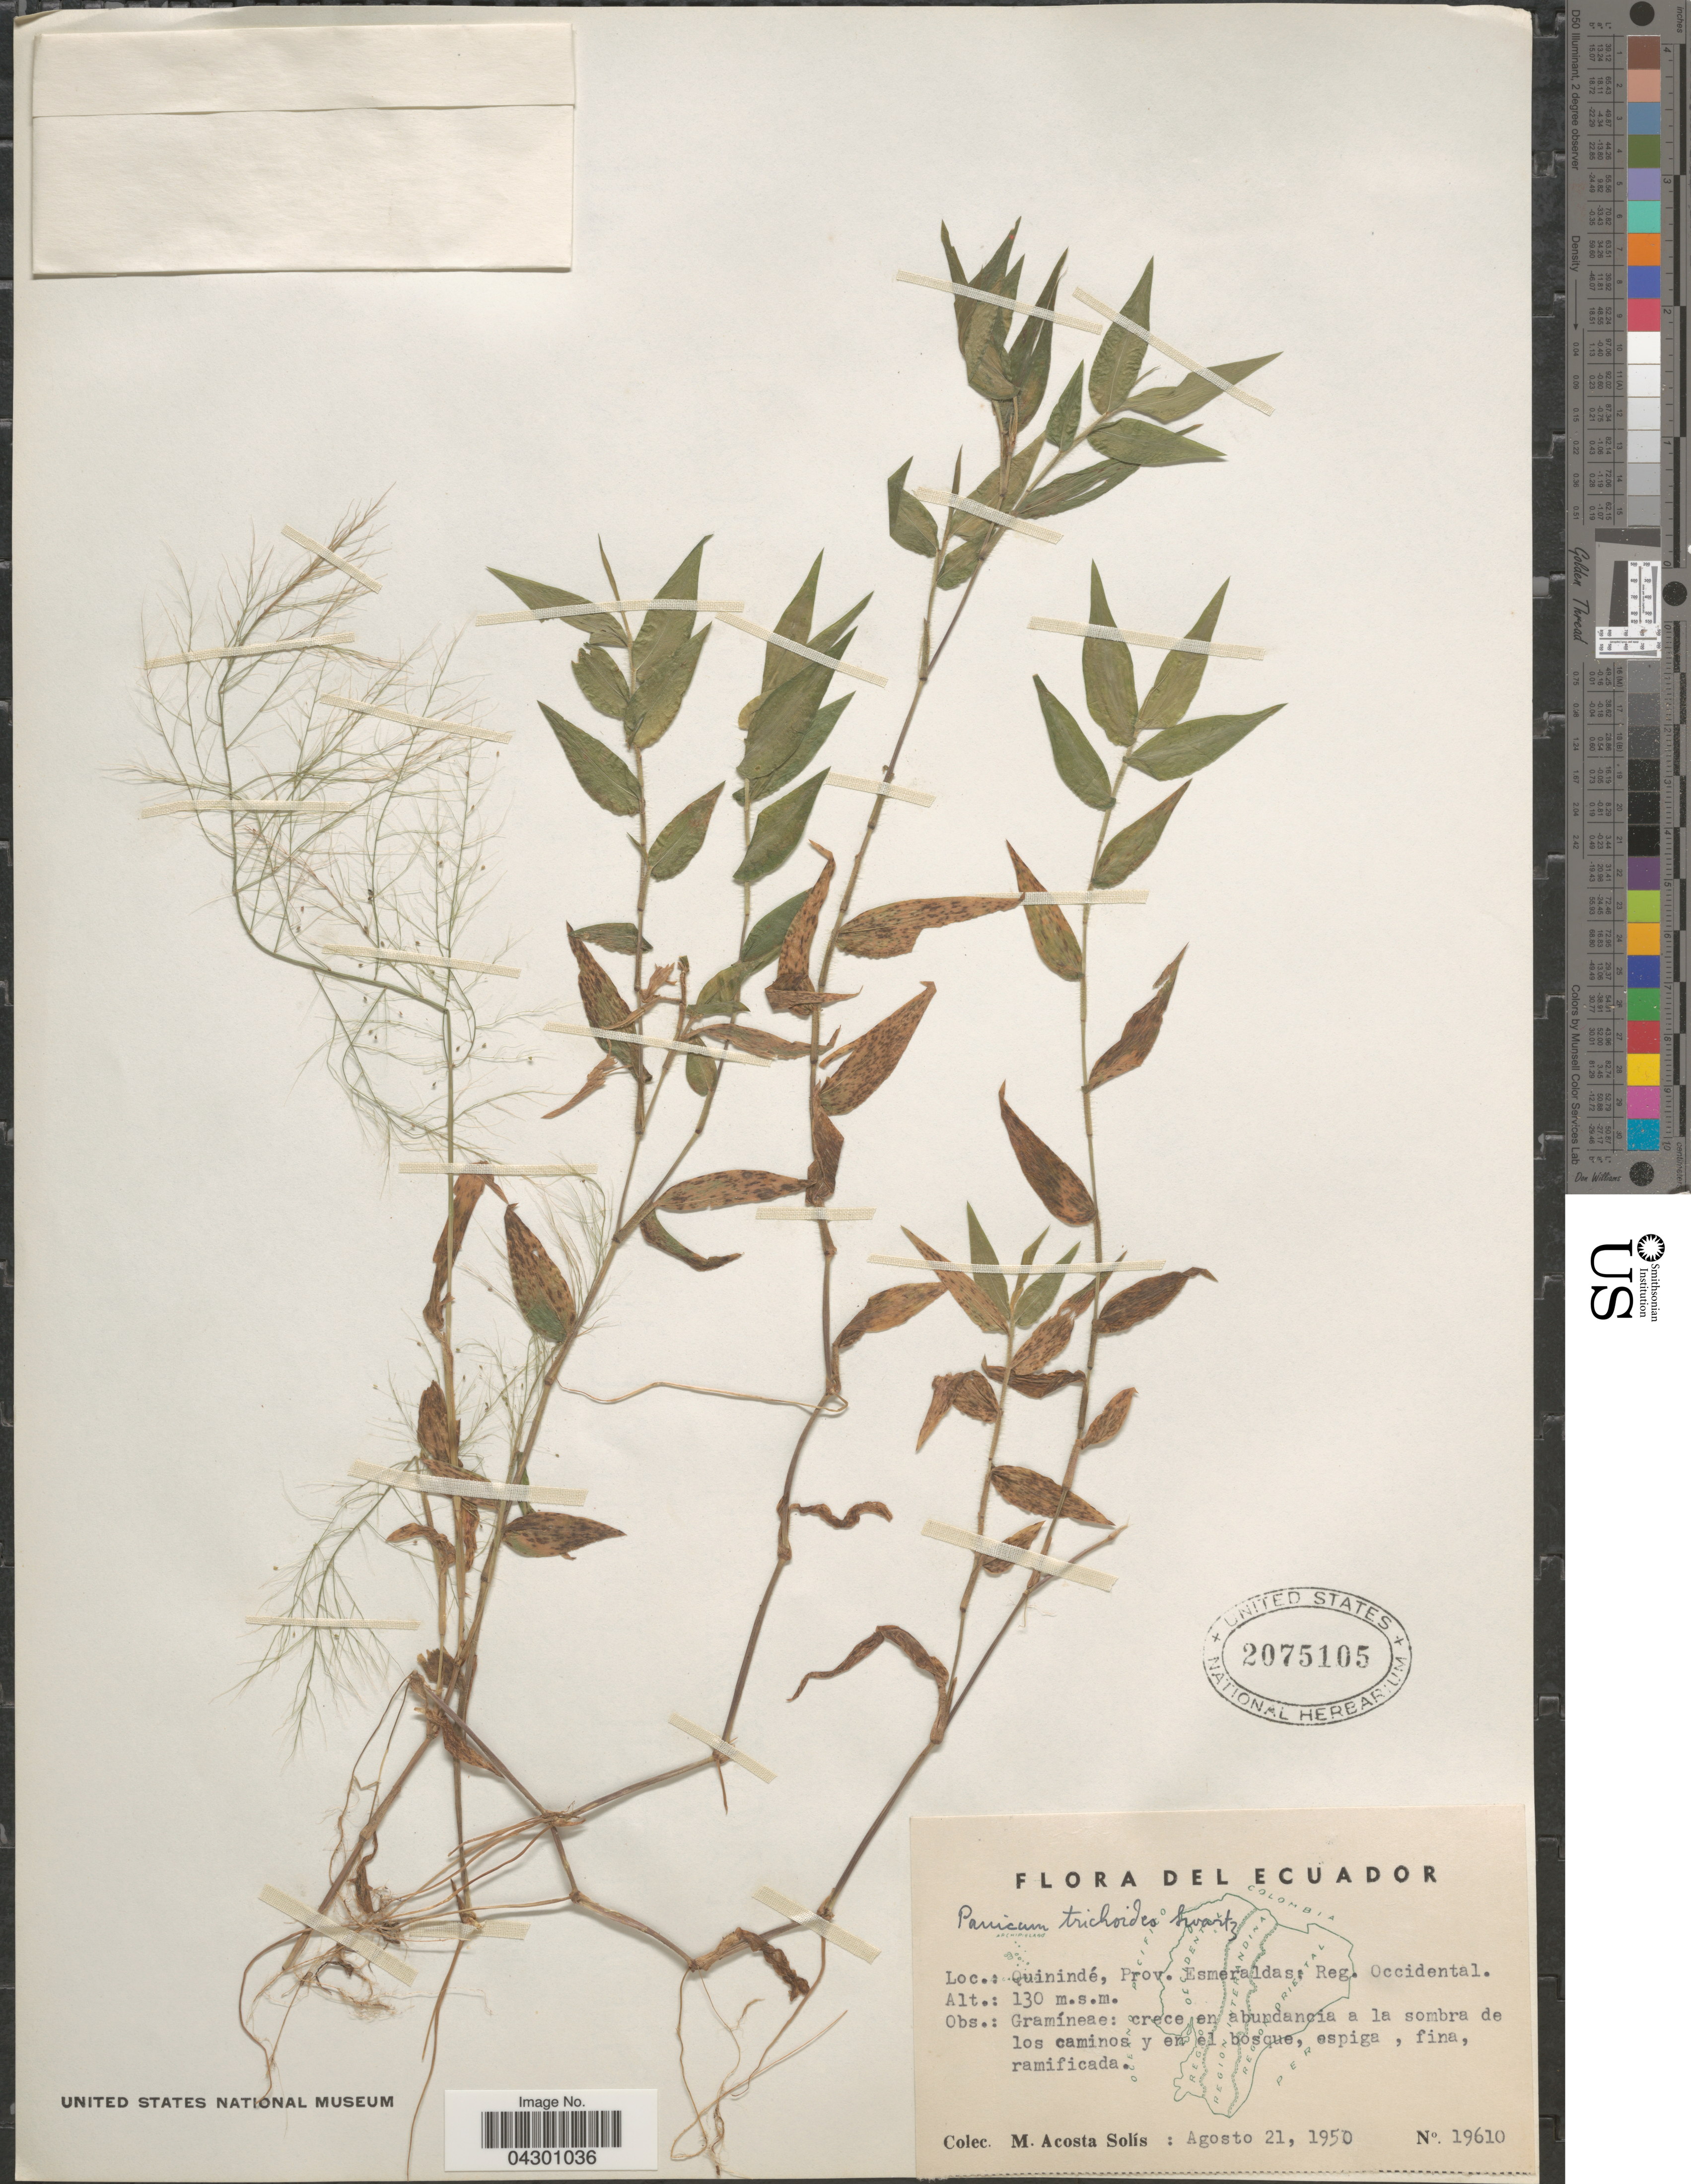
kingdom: Plantae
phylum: Tracheophyta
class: Liliopsida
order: Poales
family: Poaceae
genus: Panicum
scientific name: Panicum trichoides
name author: Sw.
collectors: M. Acosta Solis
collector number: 19610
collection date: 1950-08-21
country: Ecuador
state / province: Esmeraldas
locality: Quinindé: Reg. Occidental.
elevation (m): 130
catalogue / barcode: US 2075105